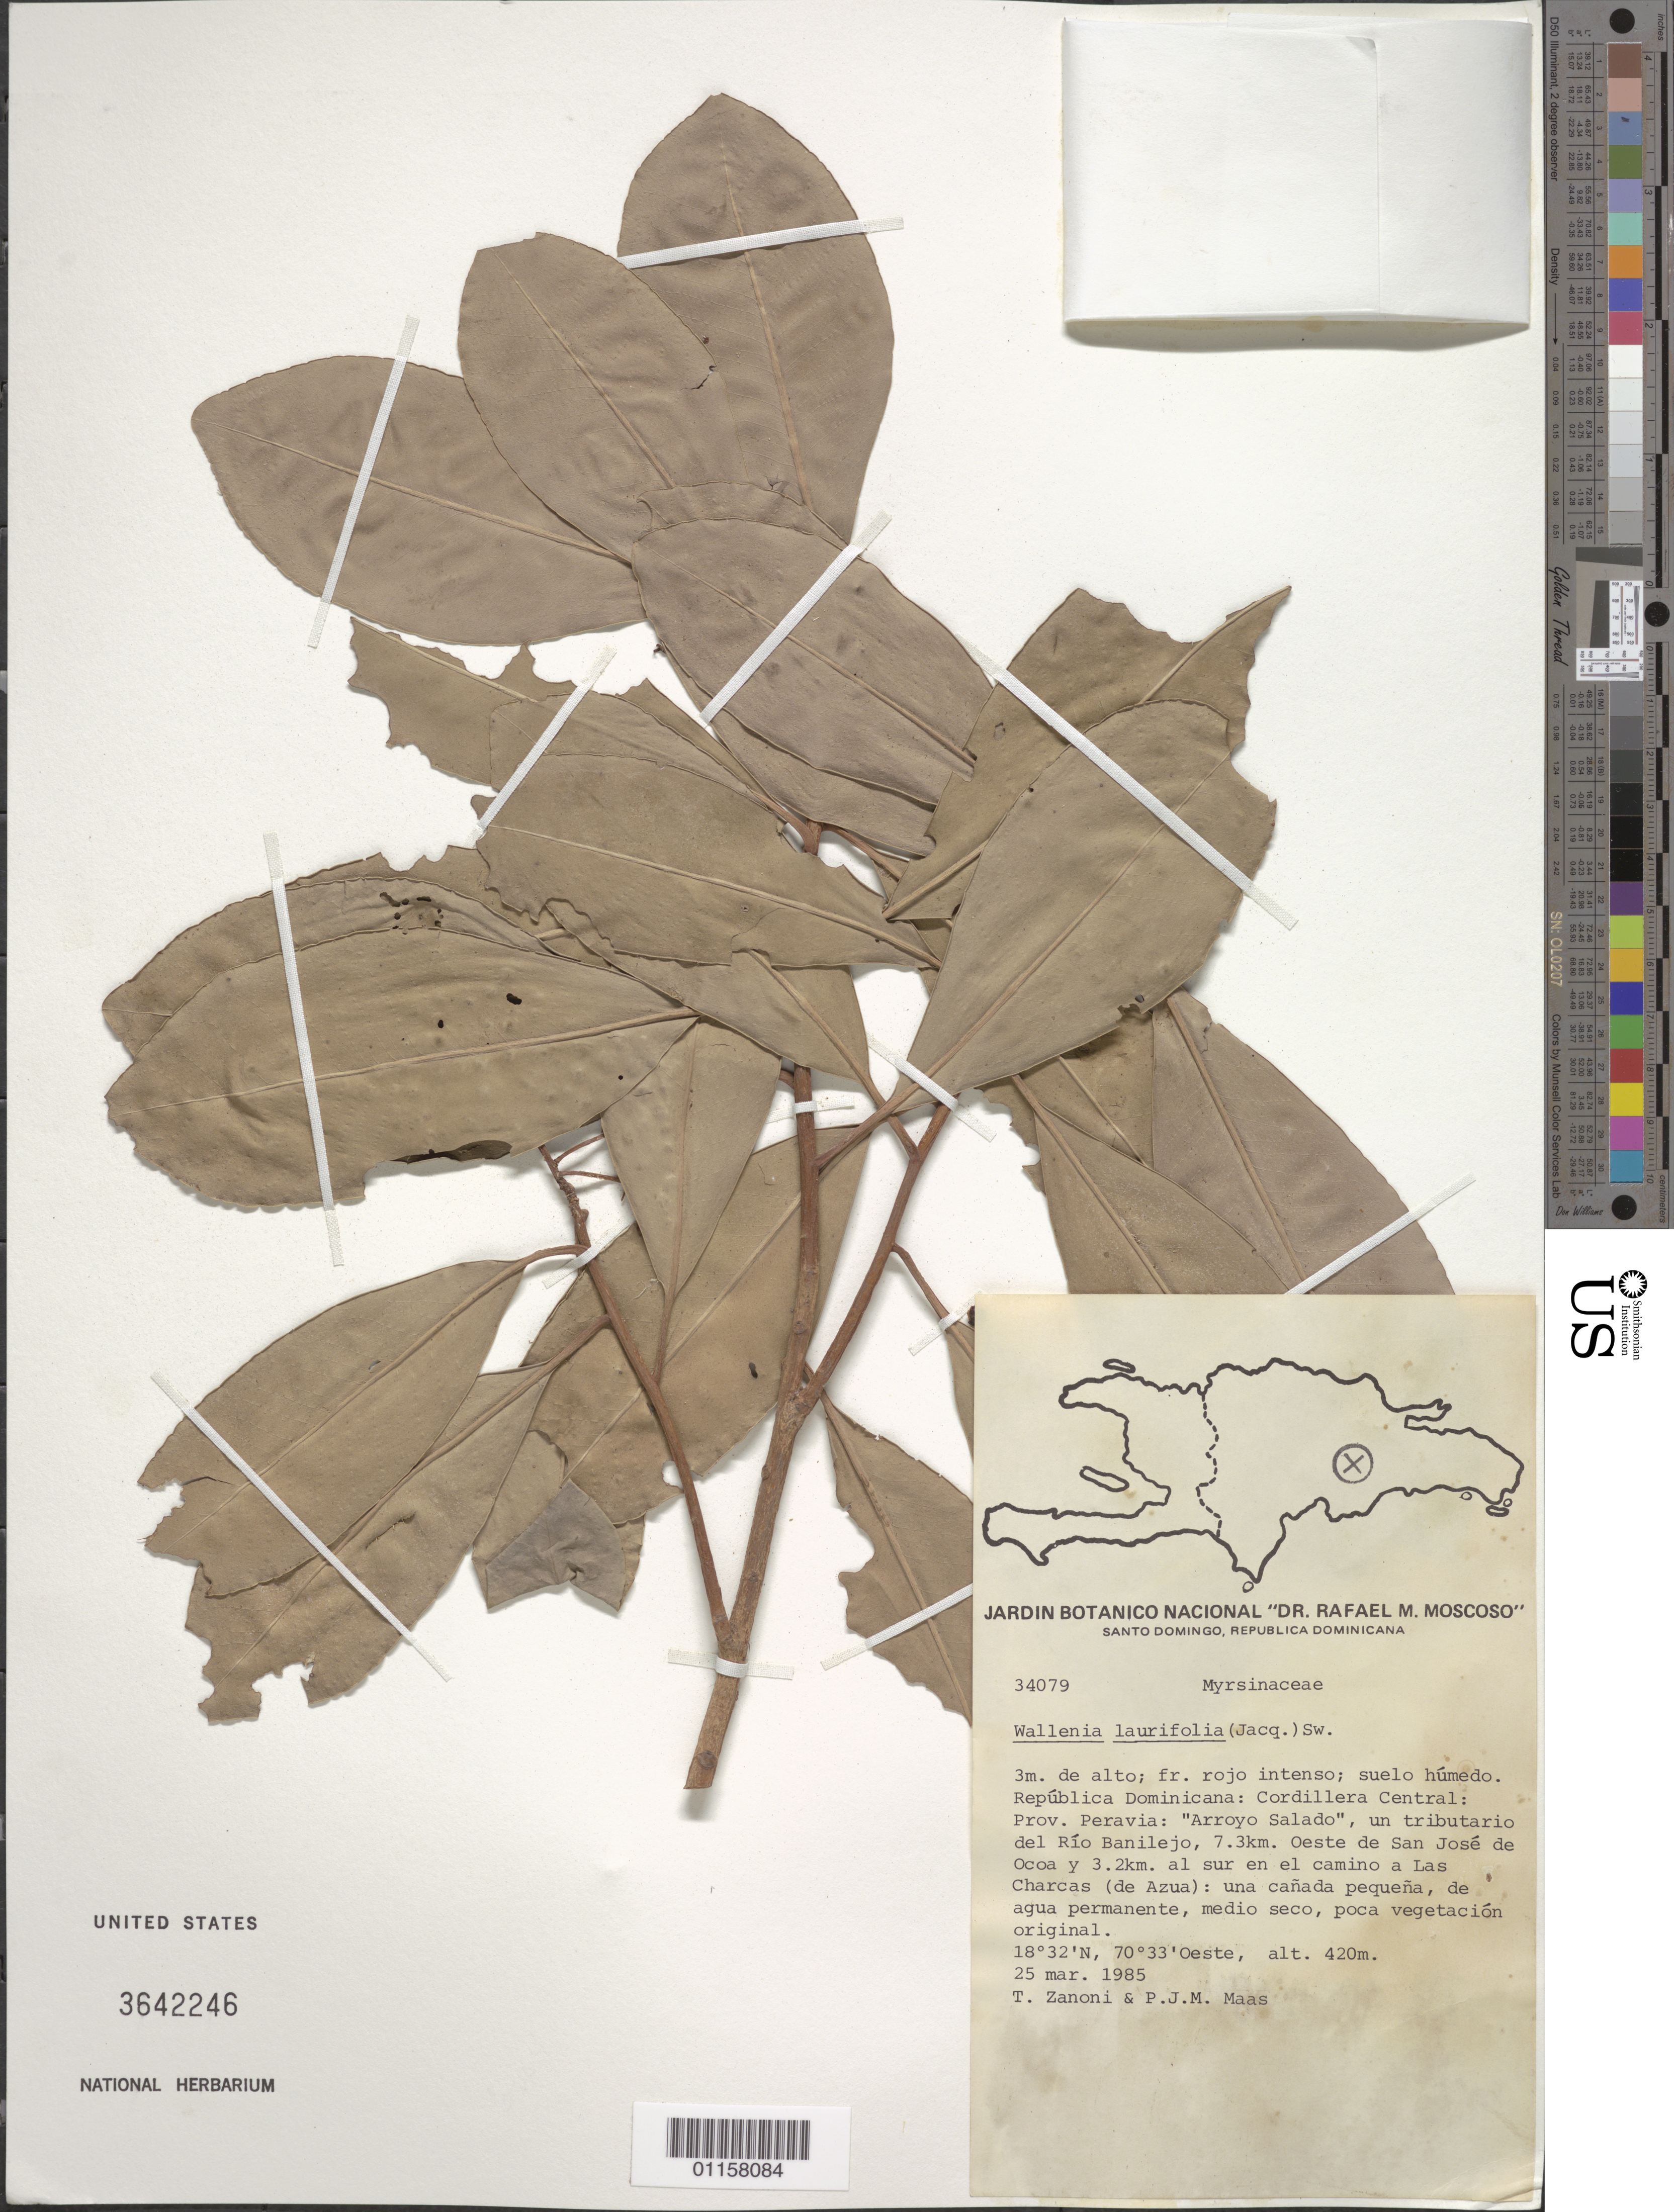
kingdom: Plantae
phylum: Tracheophyta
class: Magnoliopsida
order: Ericales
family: Primulaceae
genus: Wallenia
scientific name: Wallenia laurifolia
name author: Sw.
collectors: T. A. Zanoni & P. Maas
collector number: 34079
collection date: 1985-03-25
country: Dominican Republic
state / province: Peravia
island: Hispaniola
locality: Cordillera Central; "Arroyo Salado", un tributario del Río Banilejo, 7.3 km oeste de San José de Ocoa y 3.2 km al sur en el camino a Las Charcas (de Azua).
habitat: Un a cañada pequeña, de agua permanente, medio seco, poca vegetación original; suelo húmedo.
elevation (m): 420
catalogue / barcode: US 3642246